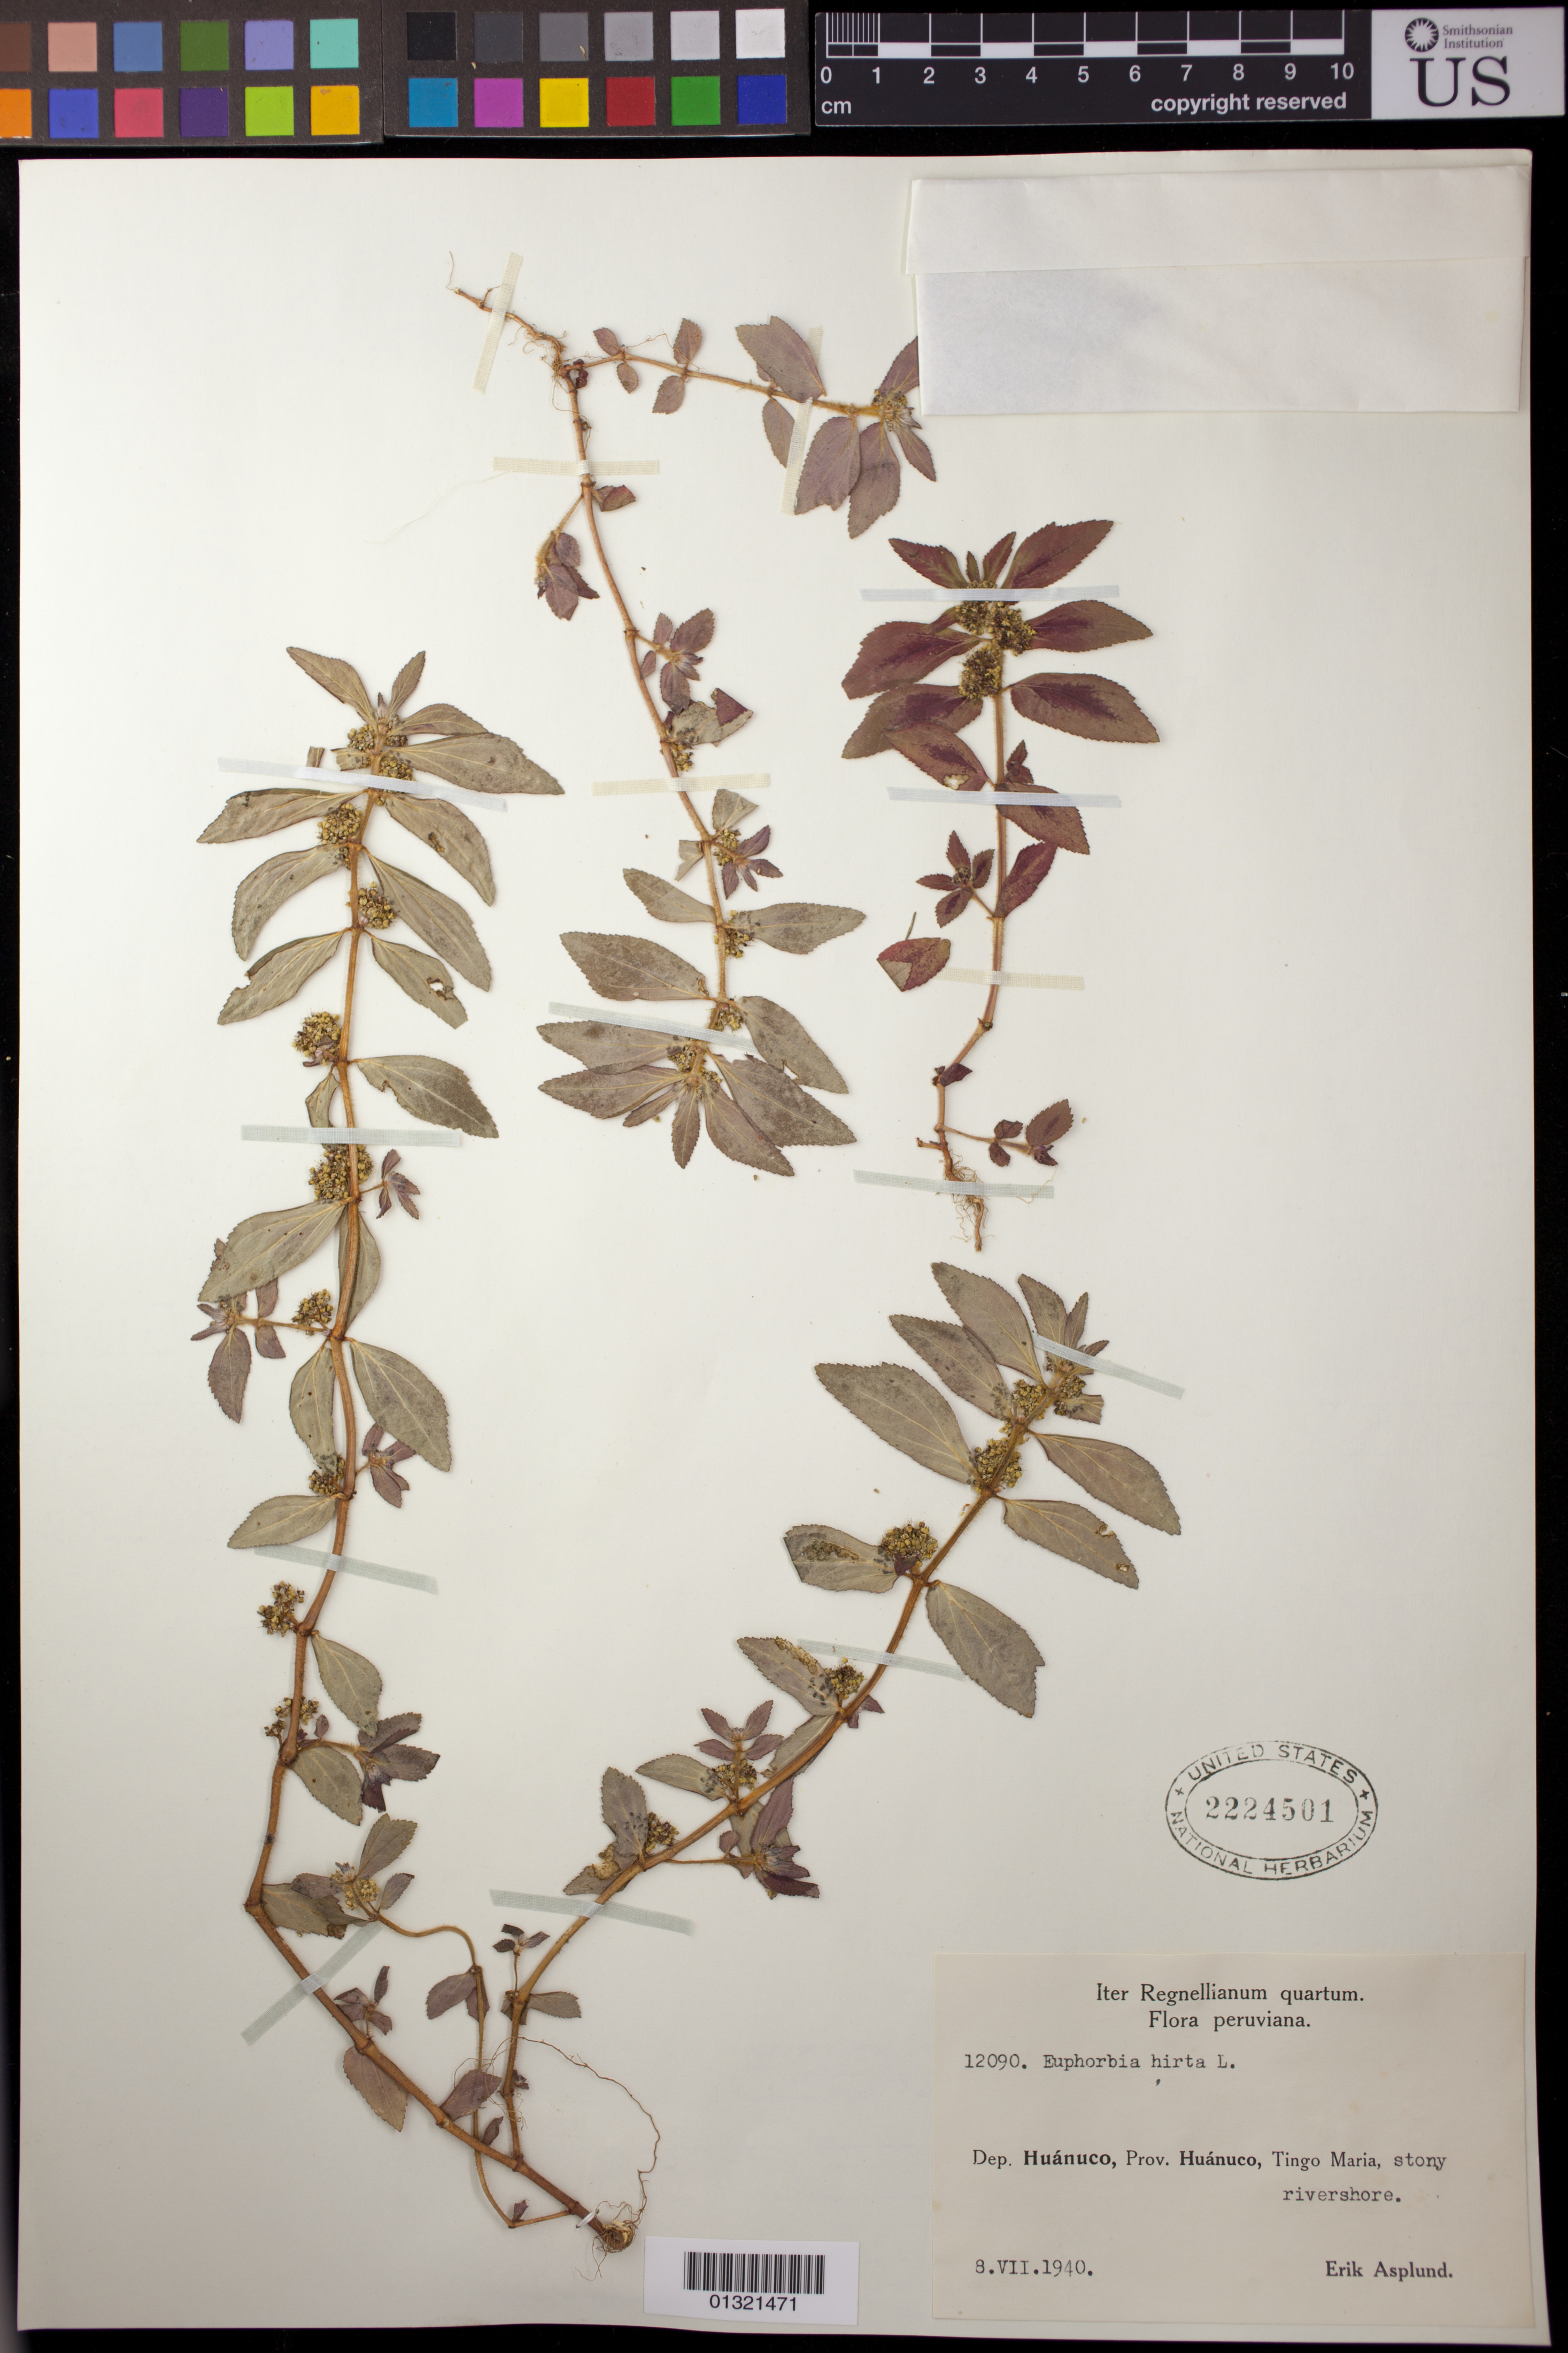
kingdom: Plantae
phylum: Tracheophyta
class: Magnoliopsida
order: Malpighiales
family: Euphorbiaceae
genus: Euphorbia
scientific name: Euphorbia hirta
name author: L.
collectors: E. Asplund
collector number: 12090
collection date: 1940-07-08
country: Peru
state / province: Huánuco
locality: Prov. Huánuco, Tingo Maria, stony rivershore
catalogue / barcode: US 2224501